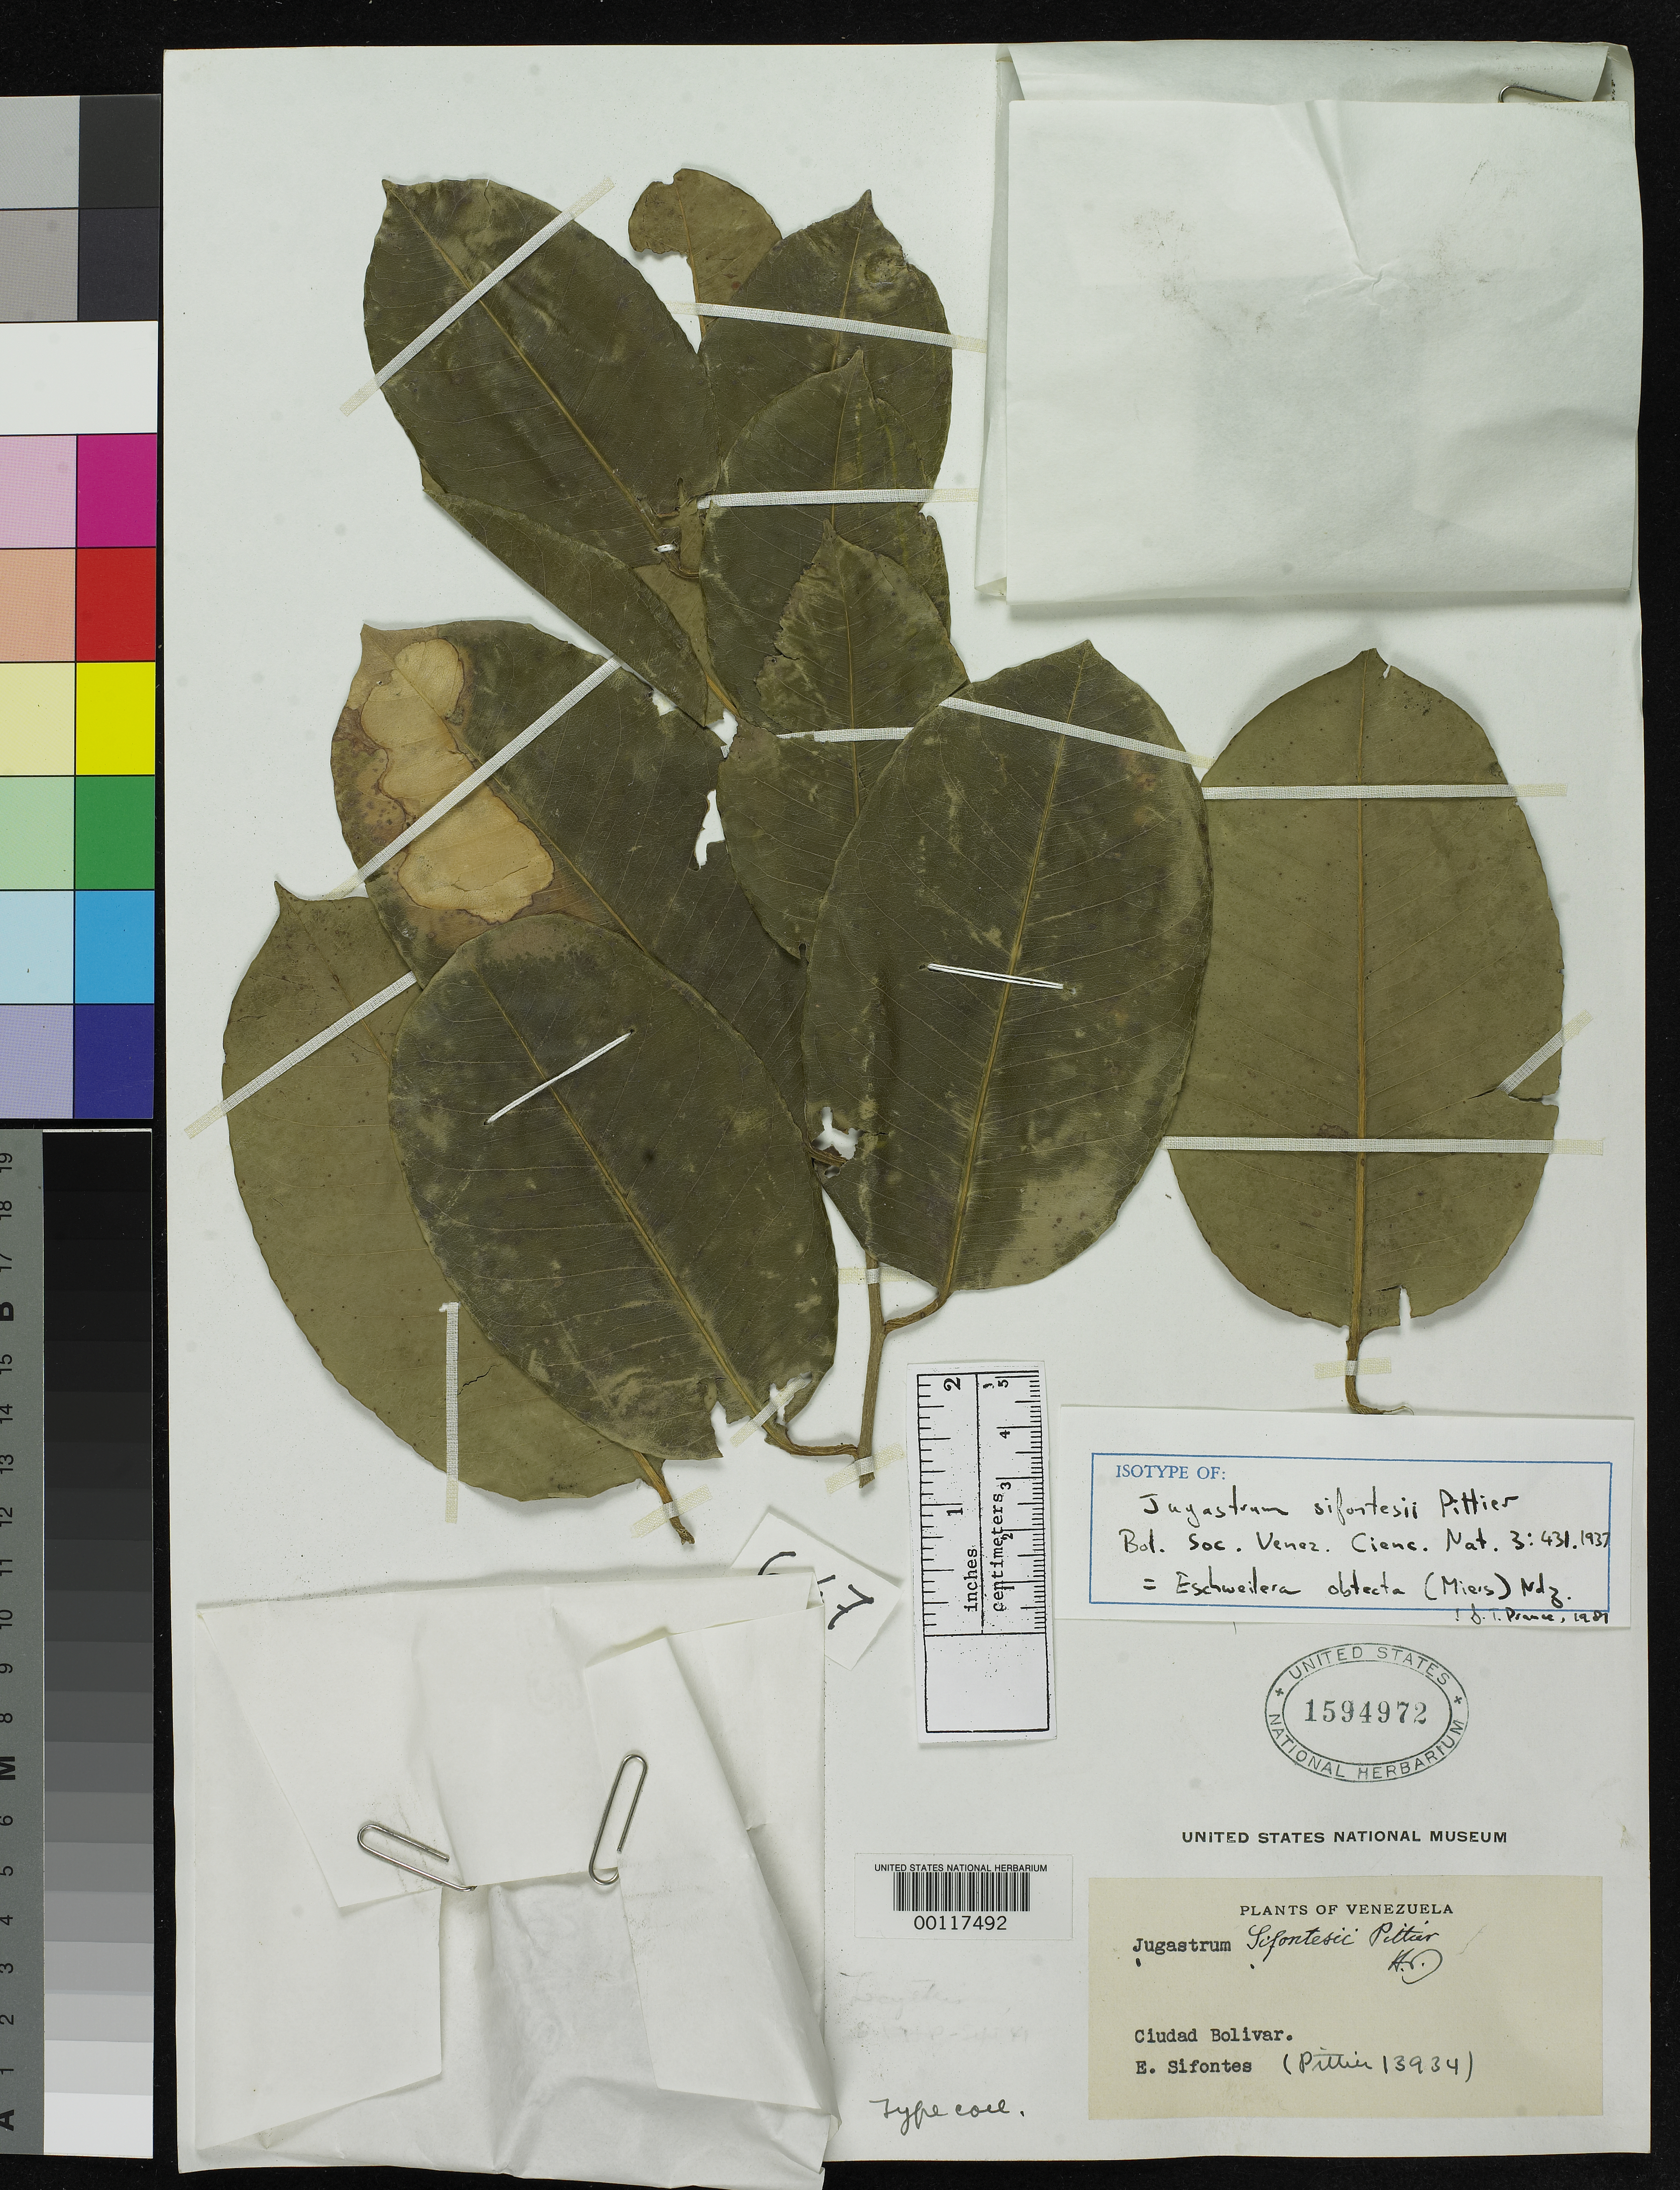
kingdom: Plantae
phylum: Tracheophyta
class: Magnoliopsida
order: Ericales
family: Lecythidaceae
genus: Jugastrum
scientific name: Jugastrum sifontesii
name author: Pittier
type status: Type Fragment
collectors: E. Sifontes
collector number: Pittier 13934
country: Venezuela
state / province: Bolivar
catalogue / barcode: US 1594972